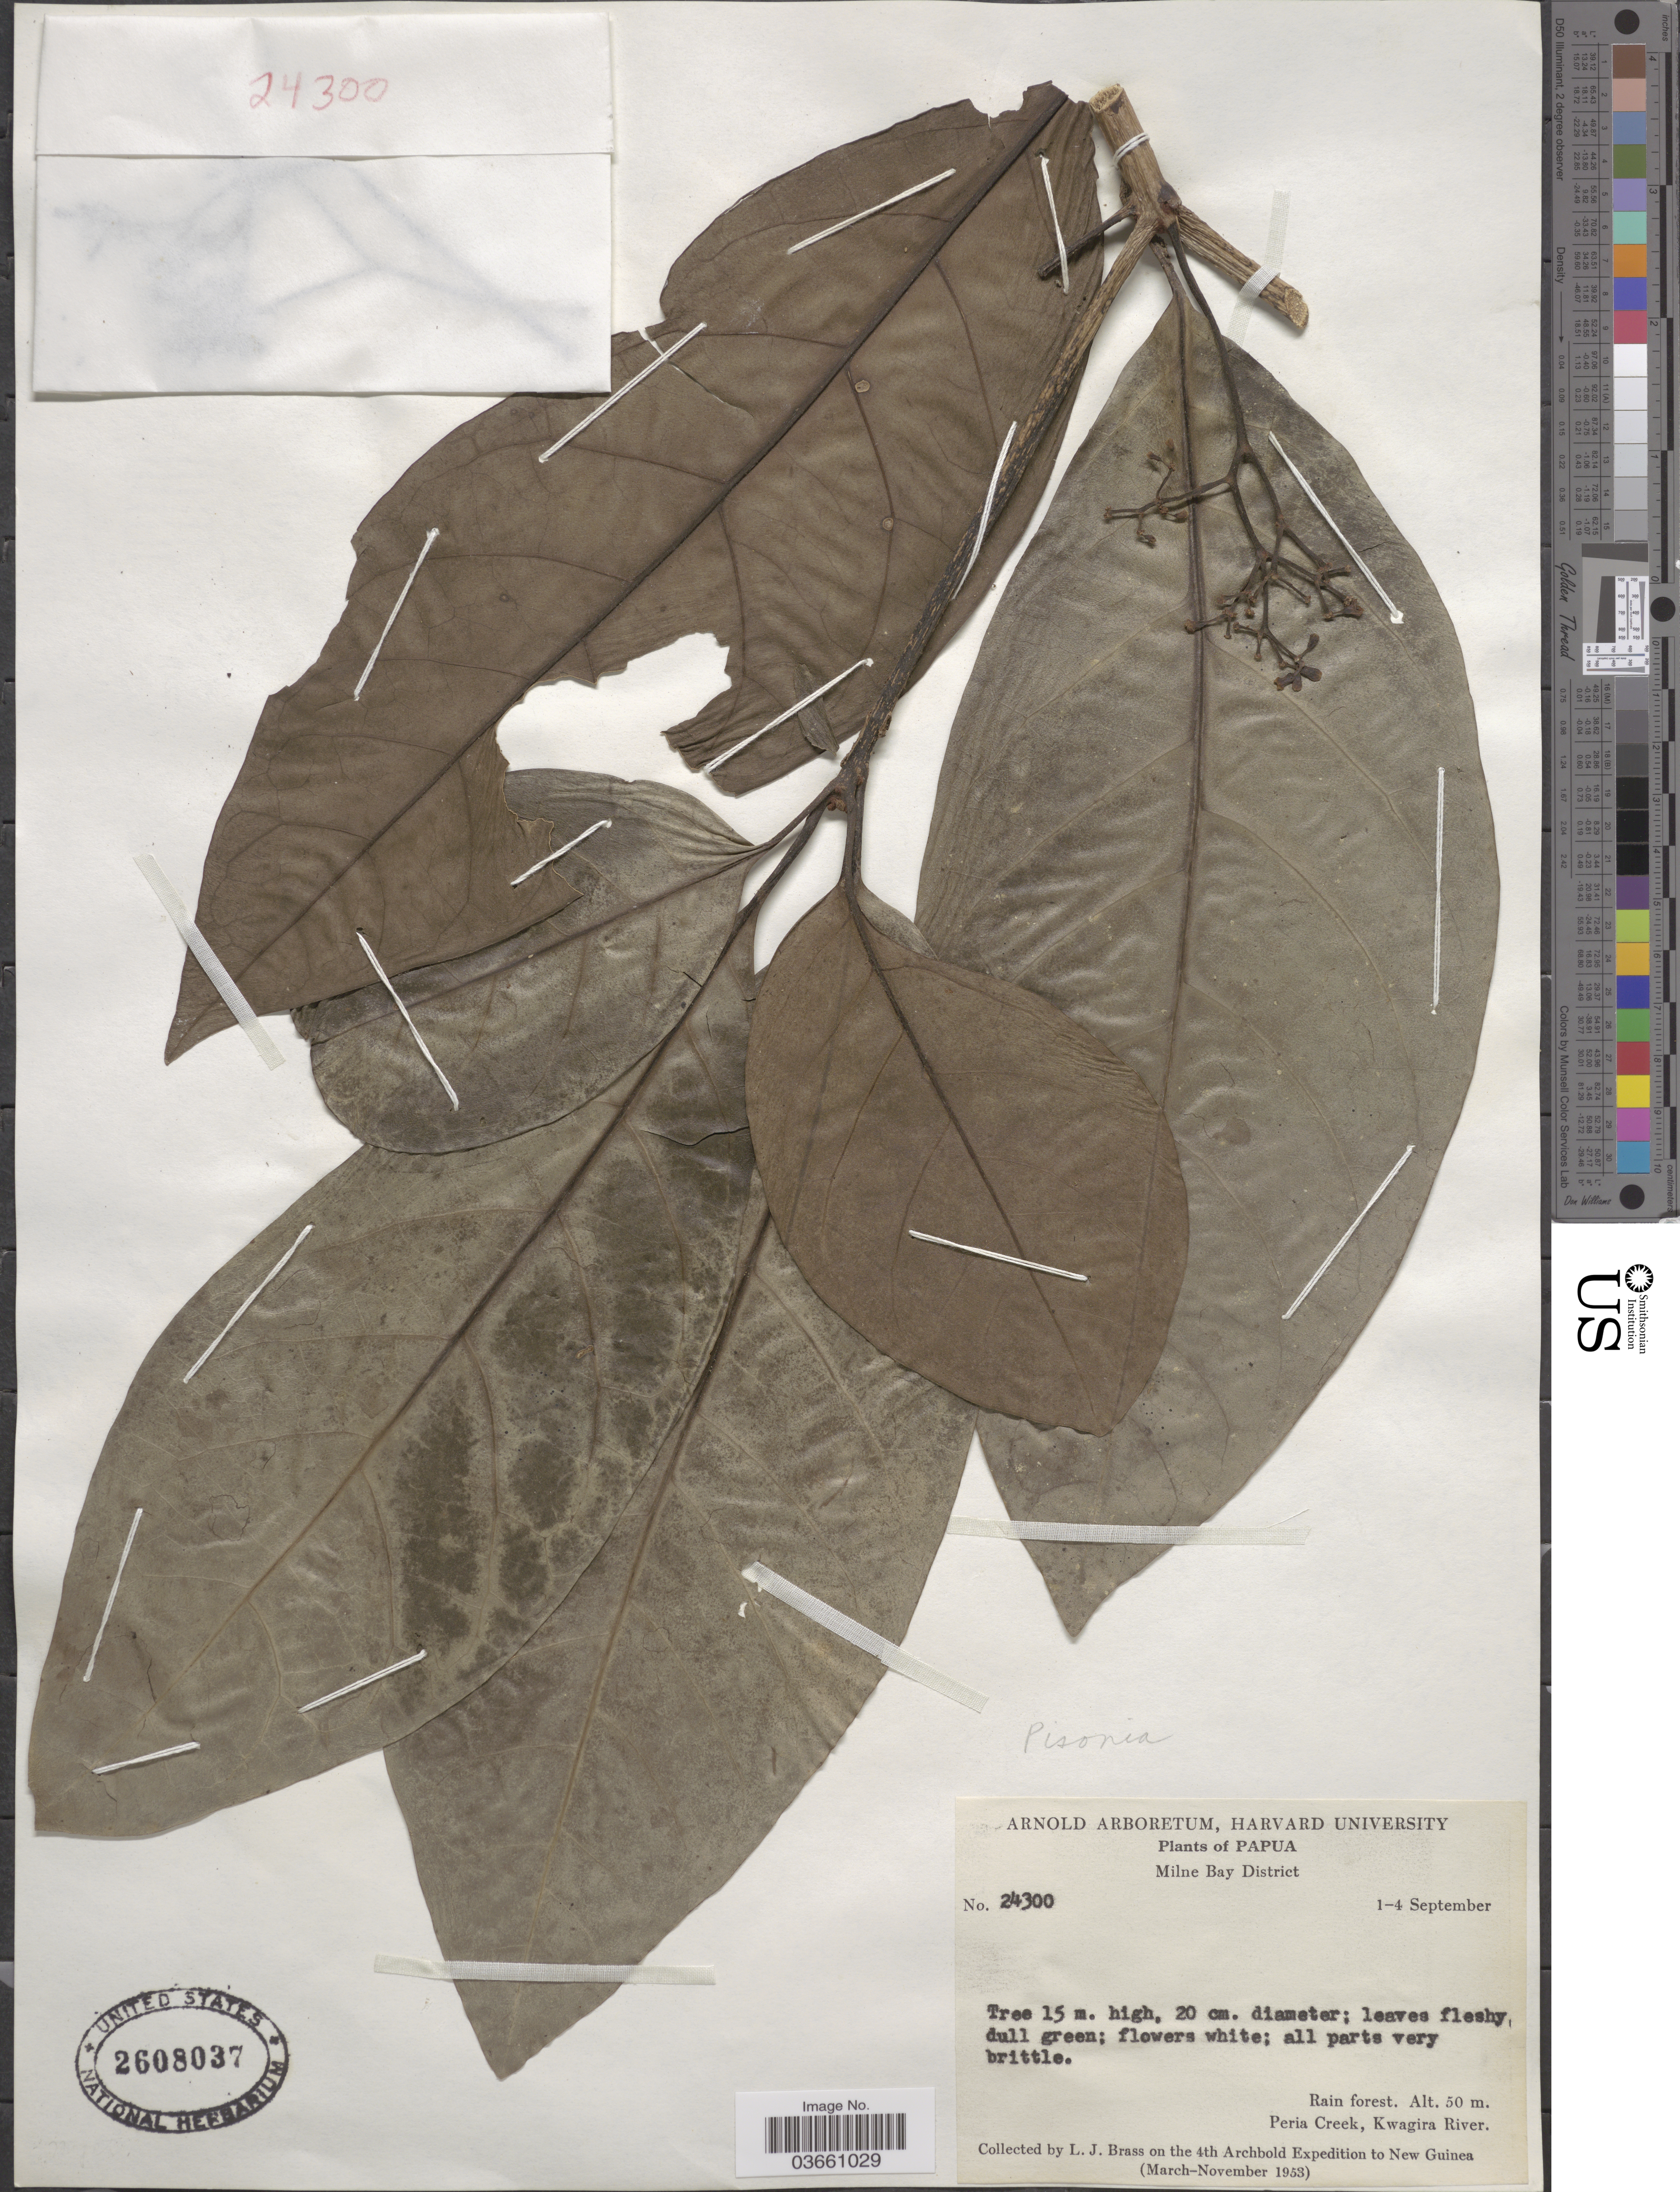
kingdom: Plantae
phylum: Tracheophyta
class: Magnoliopsida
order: Caryophyllales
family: Nyctaginaceae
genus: Pisonia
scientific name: Pisonia sp.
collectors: L. J. Brass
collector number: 24300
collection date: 1953-09-01/1953-09-04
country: Papua New Guinea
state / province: Milne Bay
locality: Papua. Milne Bay District. Peria Creek, Kwagira River. New Guinea.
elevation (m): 50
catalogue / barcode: US 2608037